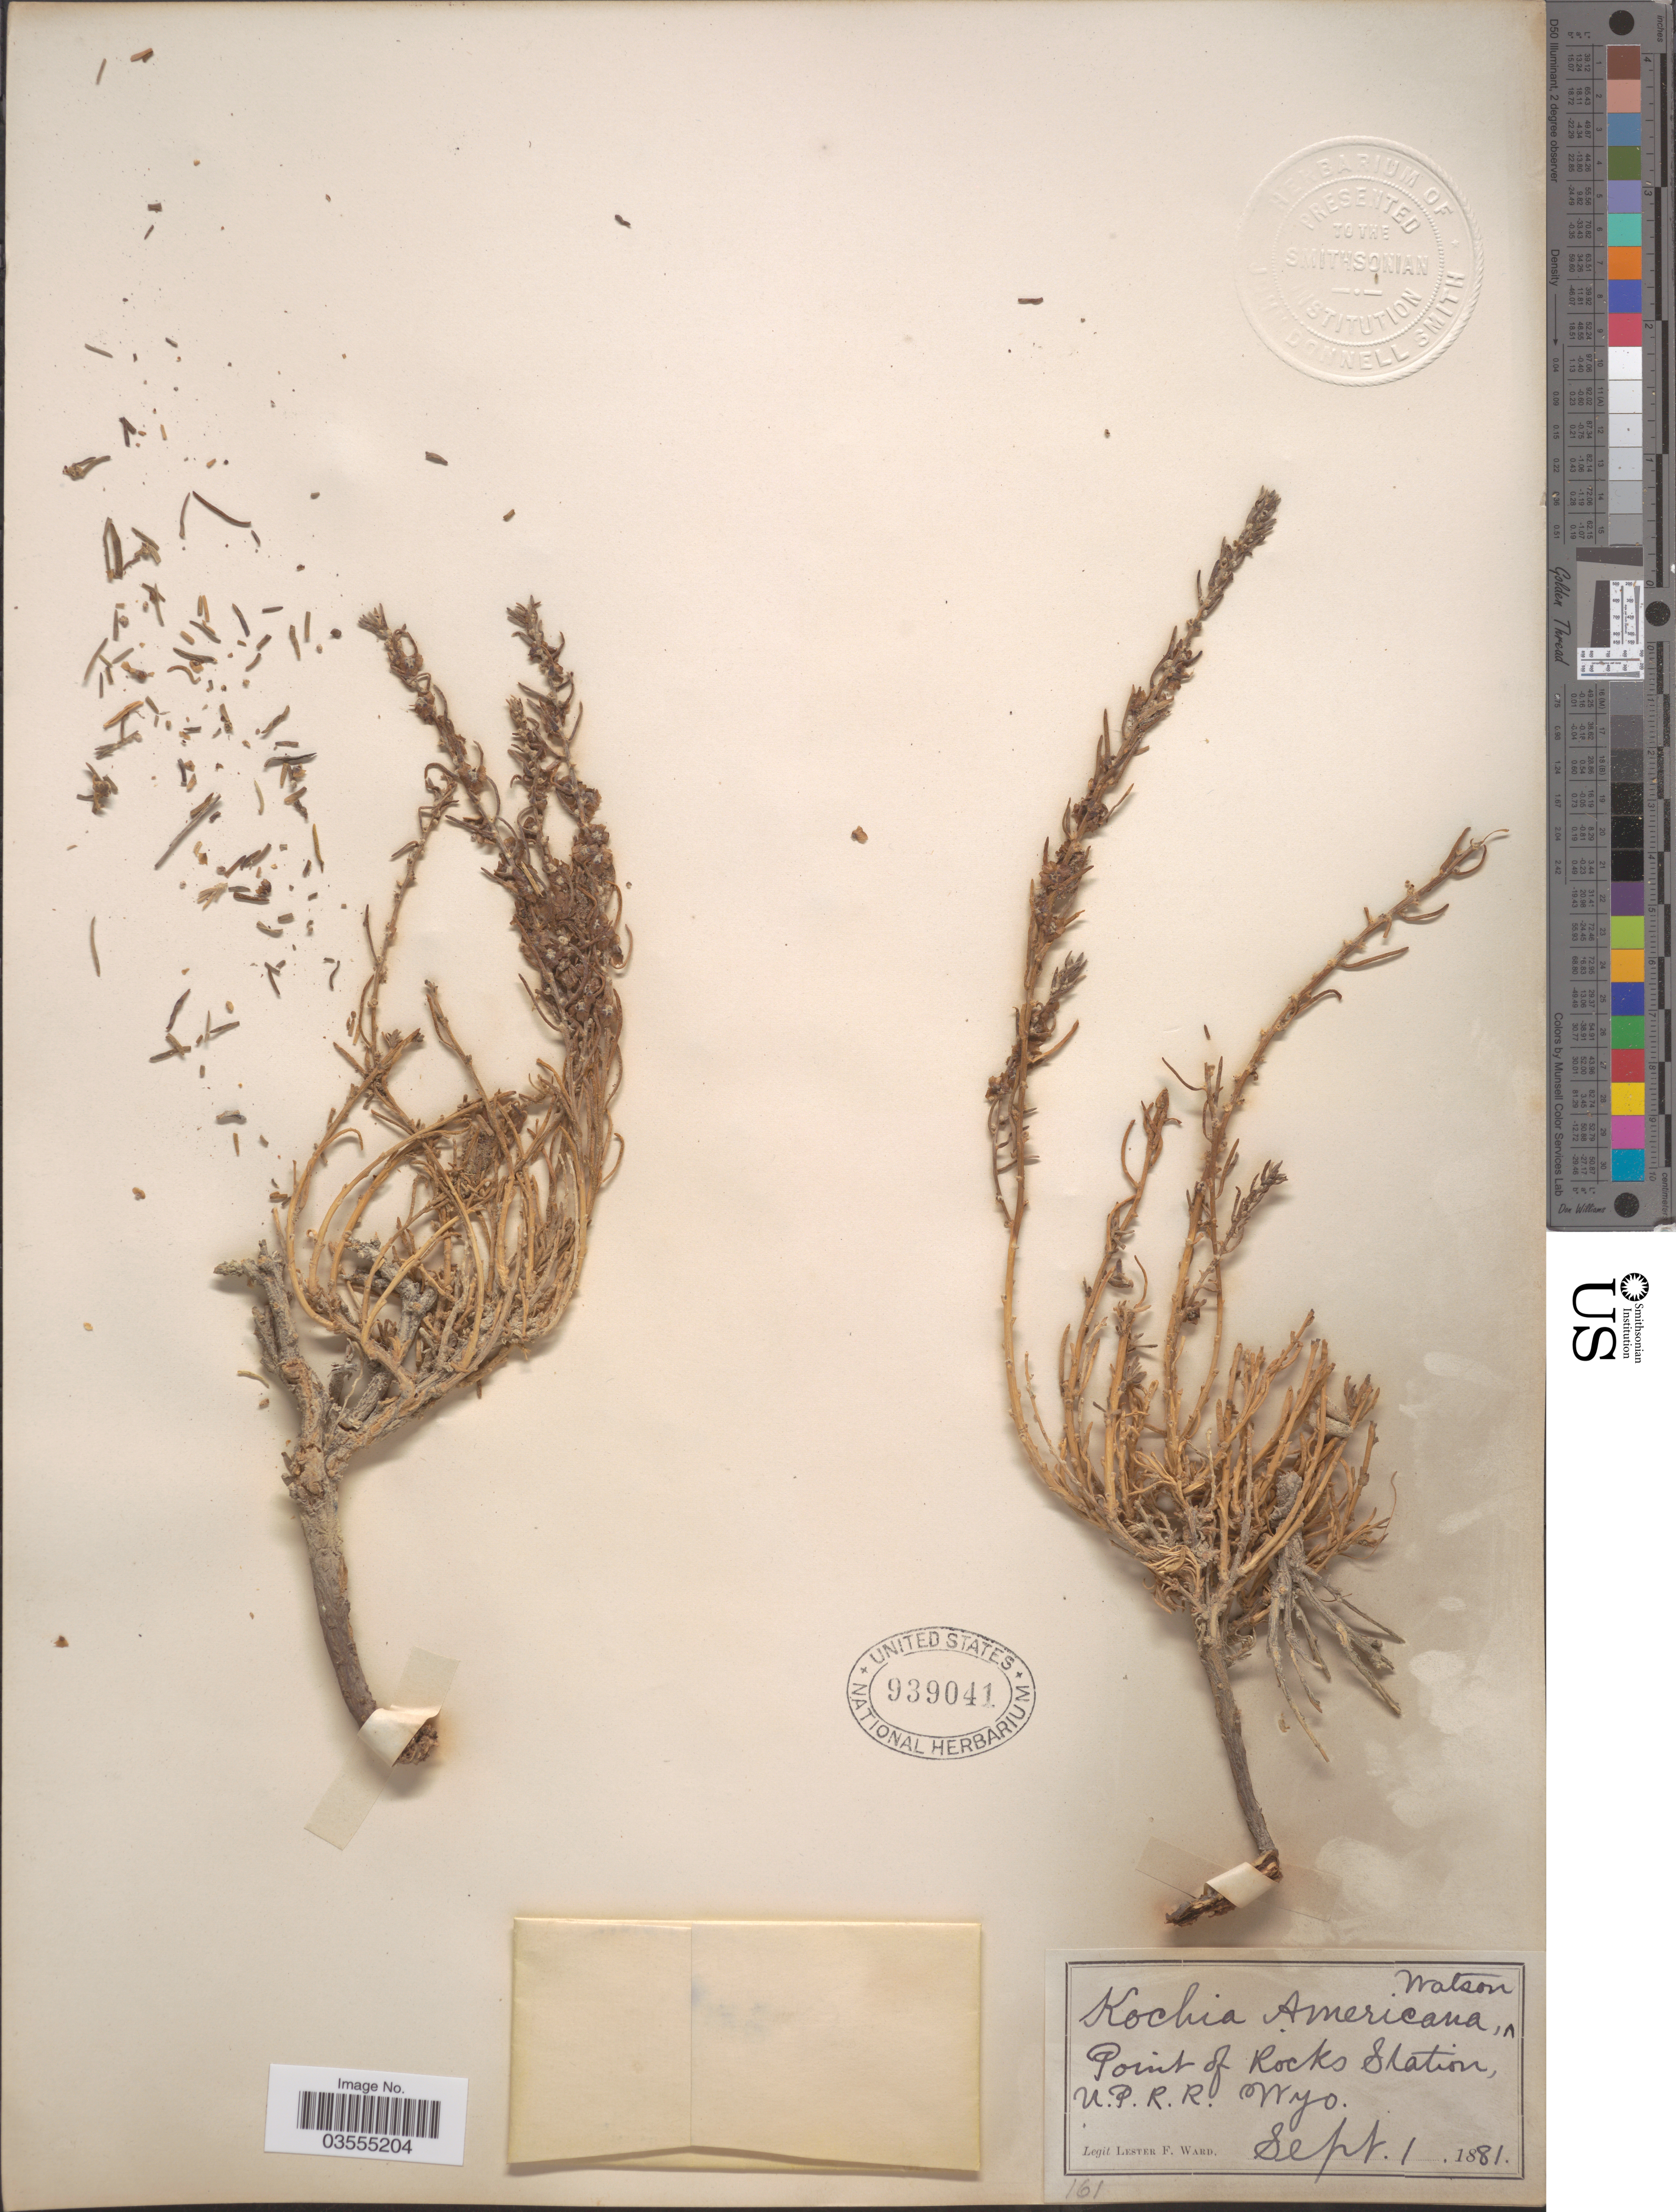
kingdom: Plantae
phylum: Tracheophyta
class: Magnoliopsida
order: Caryophyllales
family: Amaranthaceae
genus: Neokochia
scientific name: Neokochia americana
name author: (S. Watson) G.L. Chu & S.C. Sand.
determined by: U.S. National Herbarium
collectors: L. F. Ward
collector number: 161?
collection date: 1881-09-01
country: United States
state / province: Wyoming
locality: Point of Rocks Station, U.P.R.R.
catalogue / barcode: US 939041